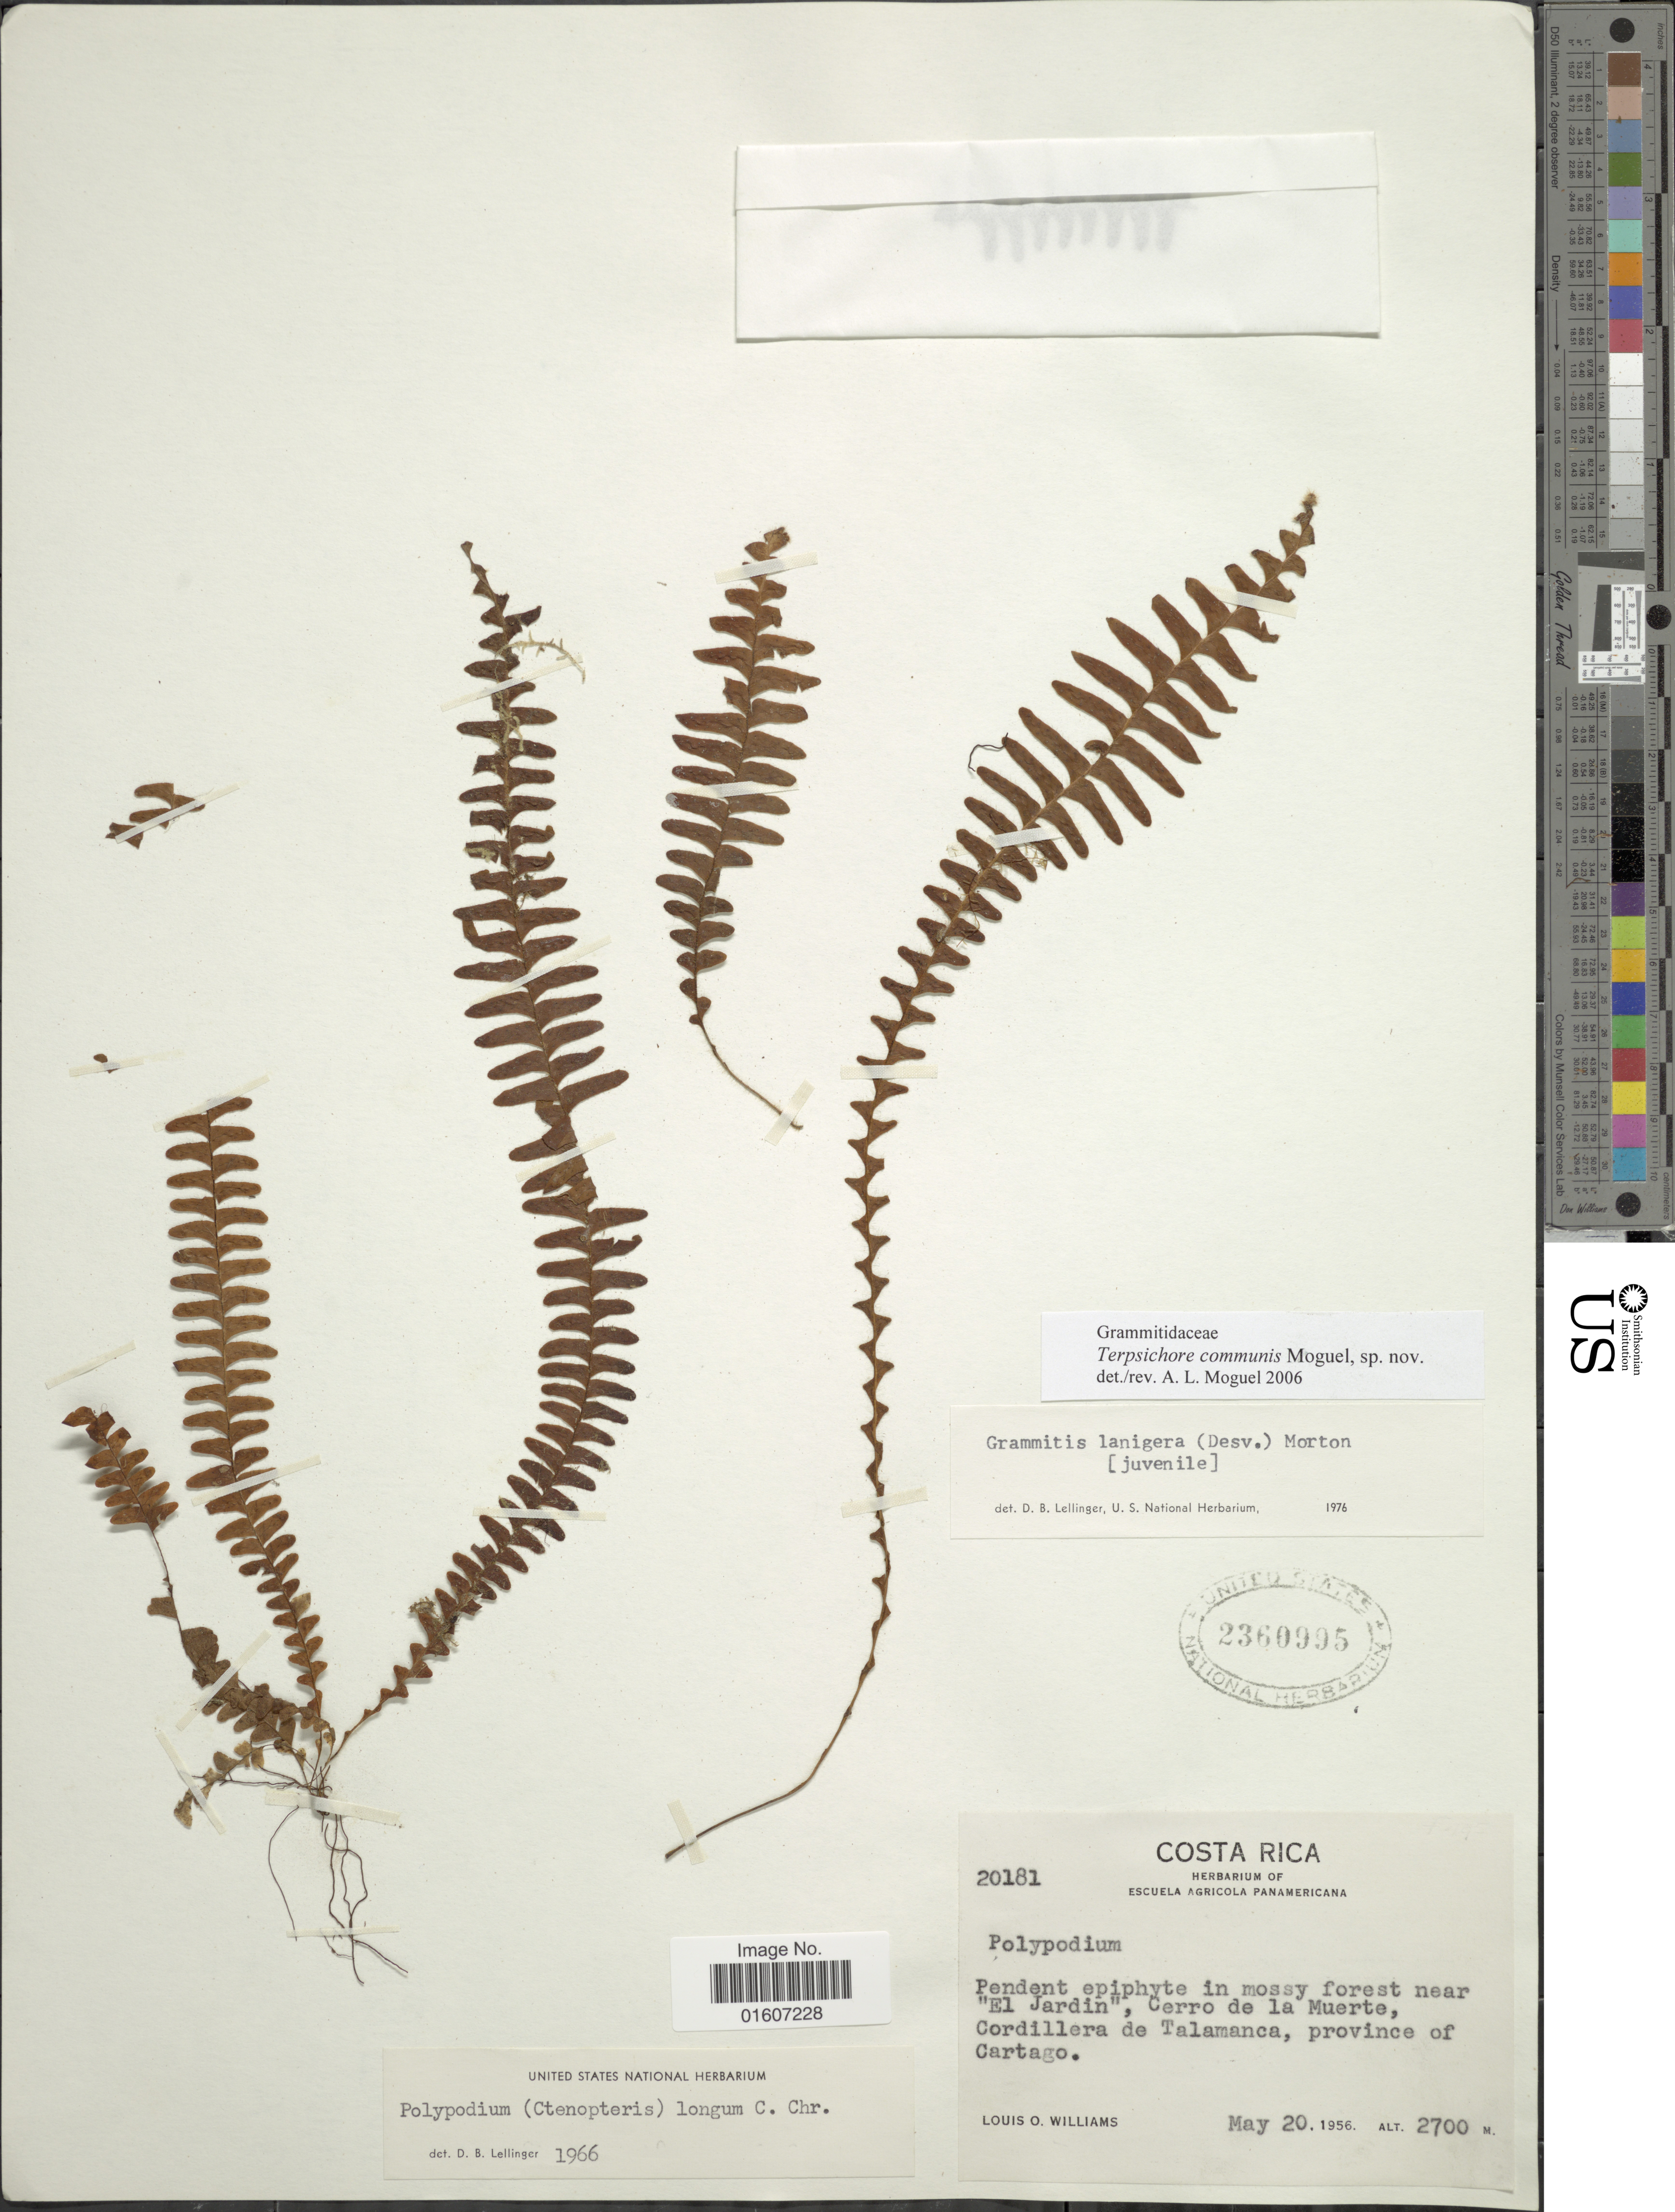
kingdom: Plantae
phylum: Tracheophyta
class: Polypodiopsida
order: Polypodiales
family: Polypodiaceae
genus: Terpsichore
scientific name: Terpsichore communis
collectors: L. O. Williams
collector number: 20181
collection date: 1956-05-20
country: Costa Rica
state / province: Cartago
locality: Penden epiphyte in mossy forest near 'El Jardin', Cerro de la Muerte, Cordillera de Talamanca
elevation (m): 2700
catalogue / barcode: US 2360995